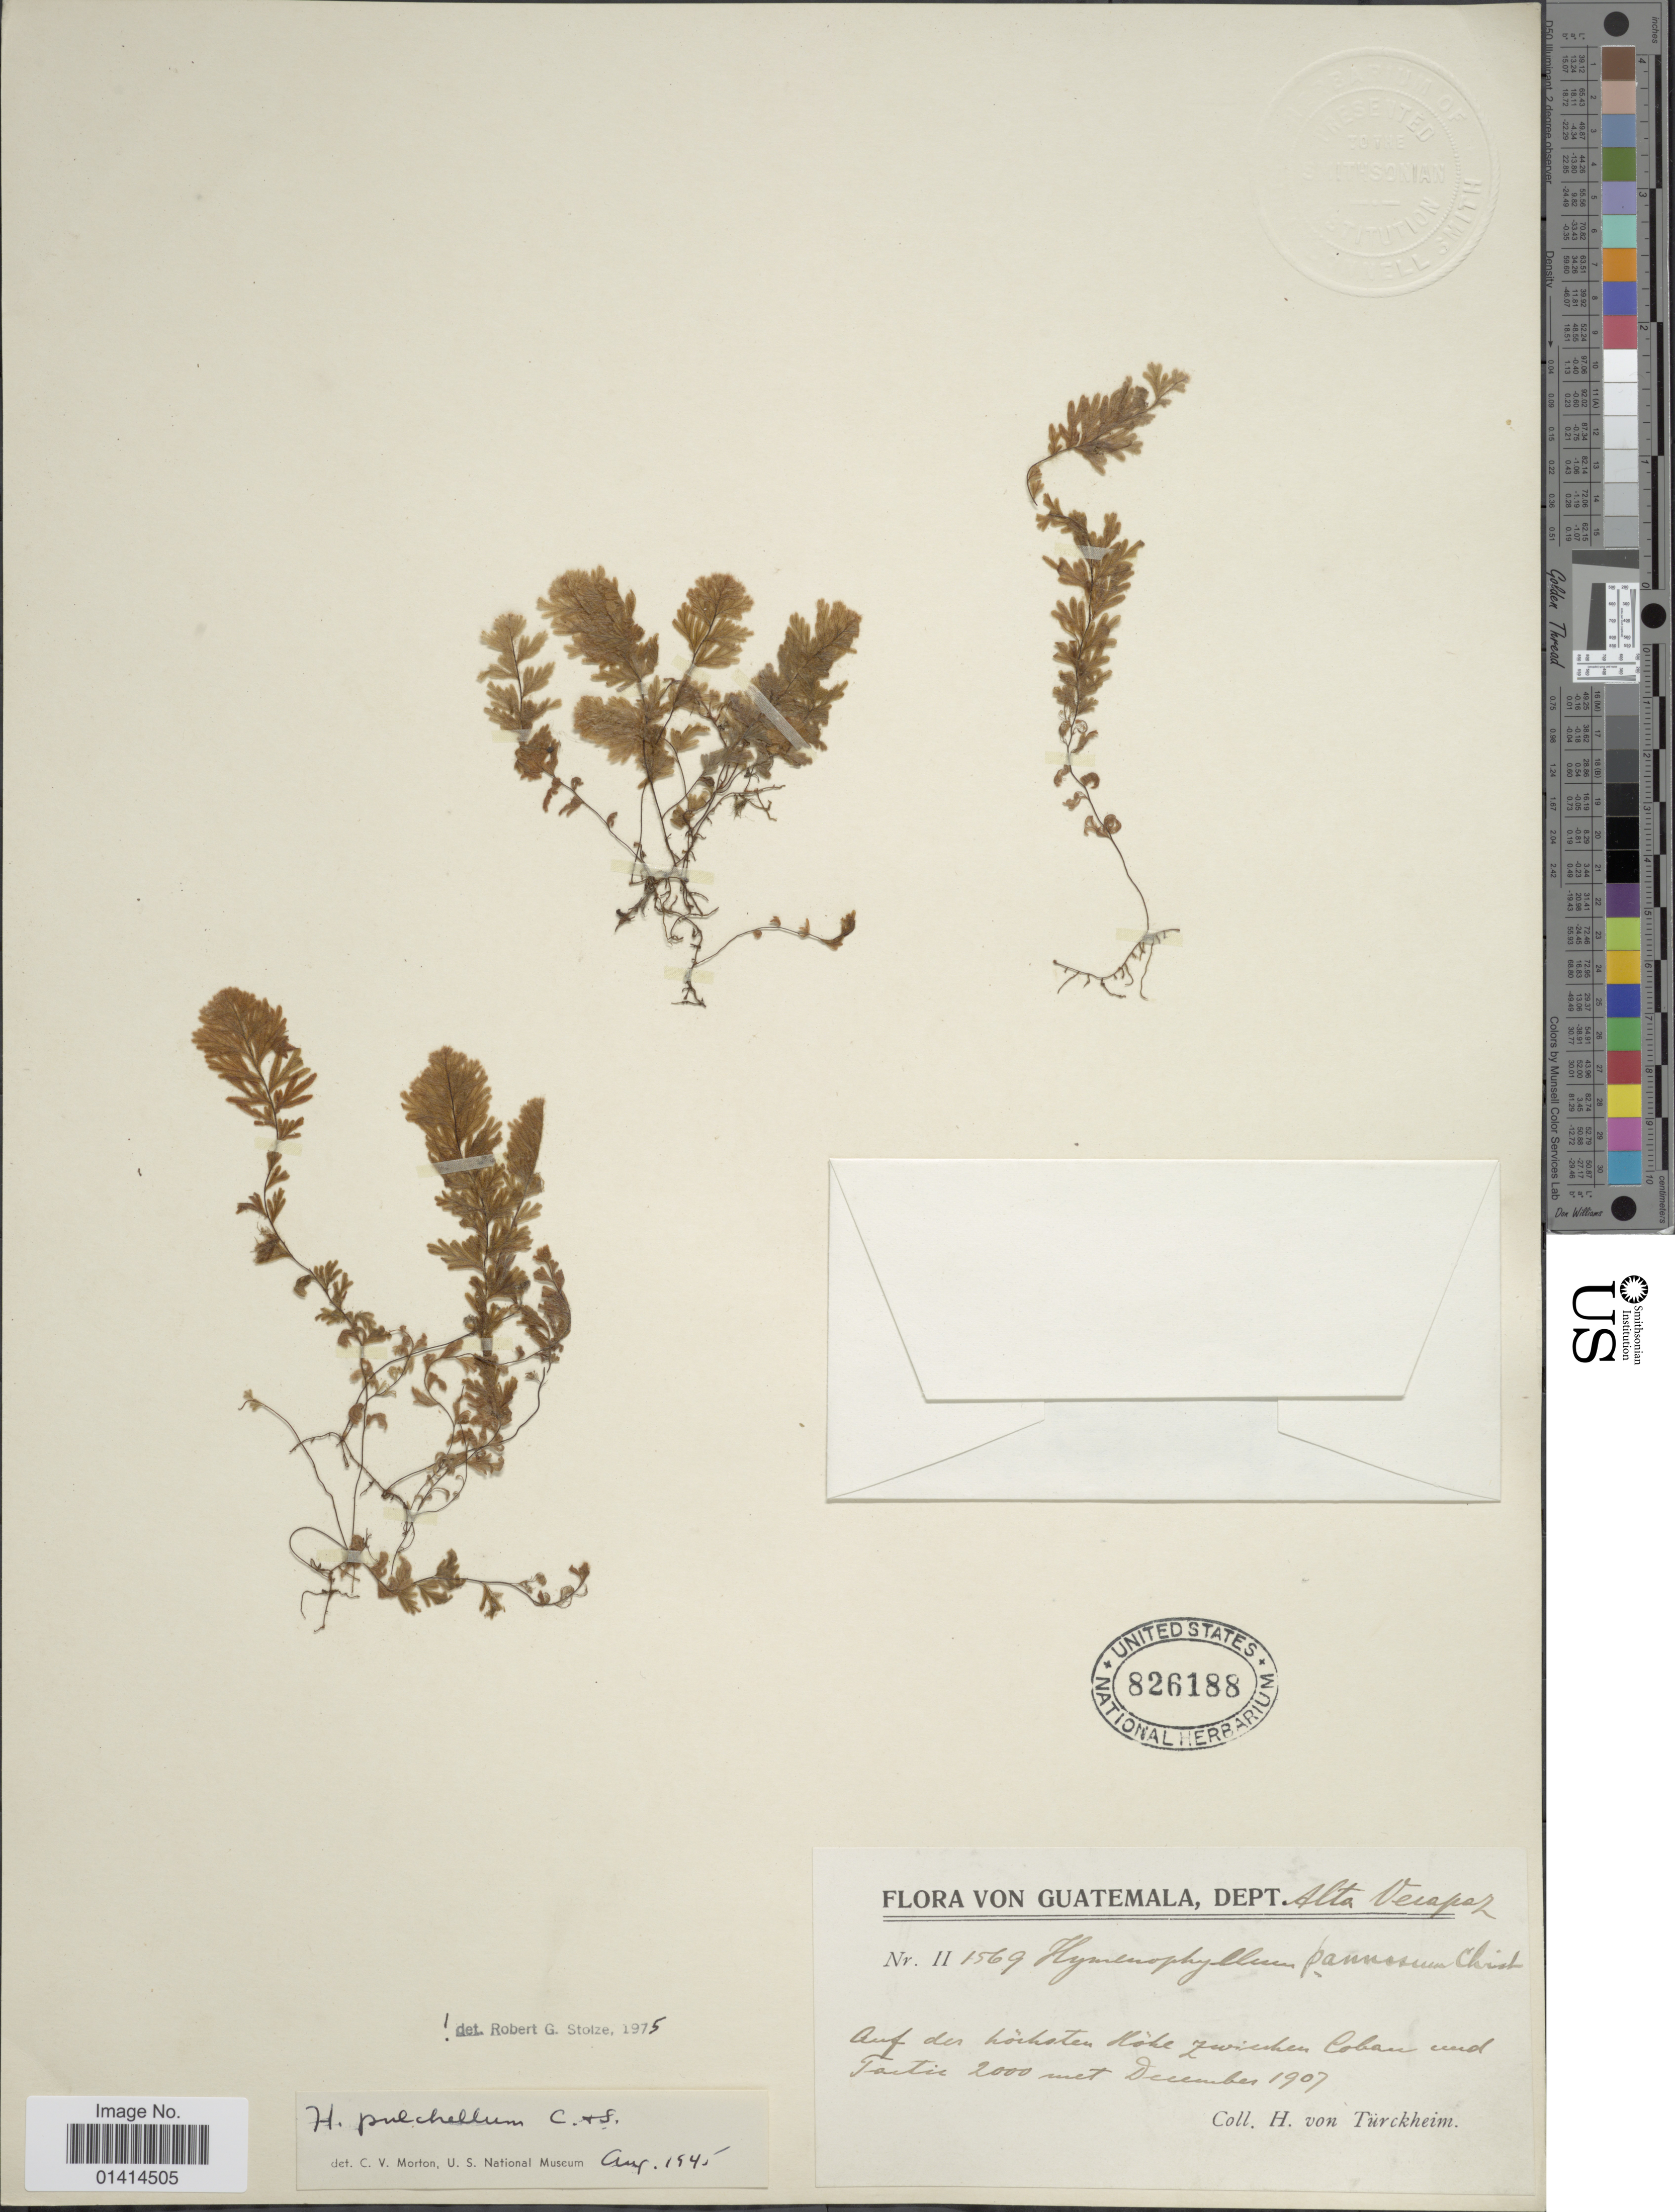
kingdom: Plantae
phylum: Tracheophyta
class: Polypodiopsida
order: Hymenophyllales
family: Hymenophyllaceae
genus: Hymenophyllum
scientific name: Hymenophyllum pulchellum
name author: Schltdl. & Cham.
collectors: H. von Türckheim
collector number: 1569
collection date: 1907-12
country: Guatemala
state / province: Alta Verapaz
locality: Auf der höchsten höhe zwischen Cobán und Tactic [at the highest altitude between Cobán and Tactic]. Dept. Alta Verapaz.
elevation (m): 2000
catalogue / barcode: US 826188